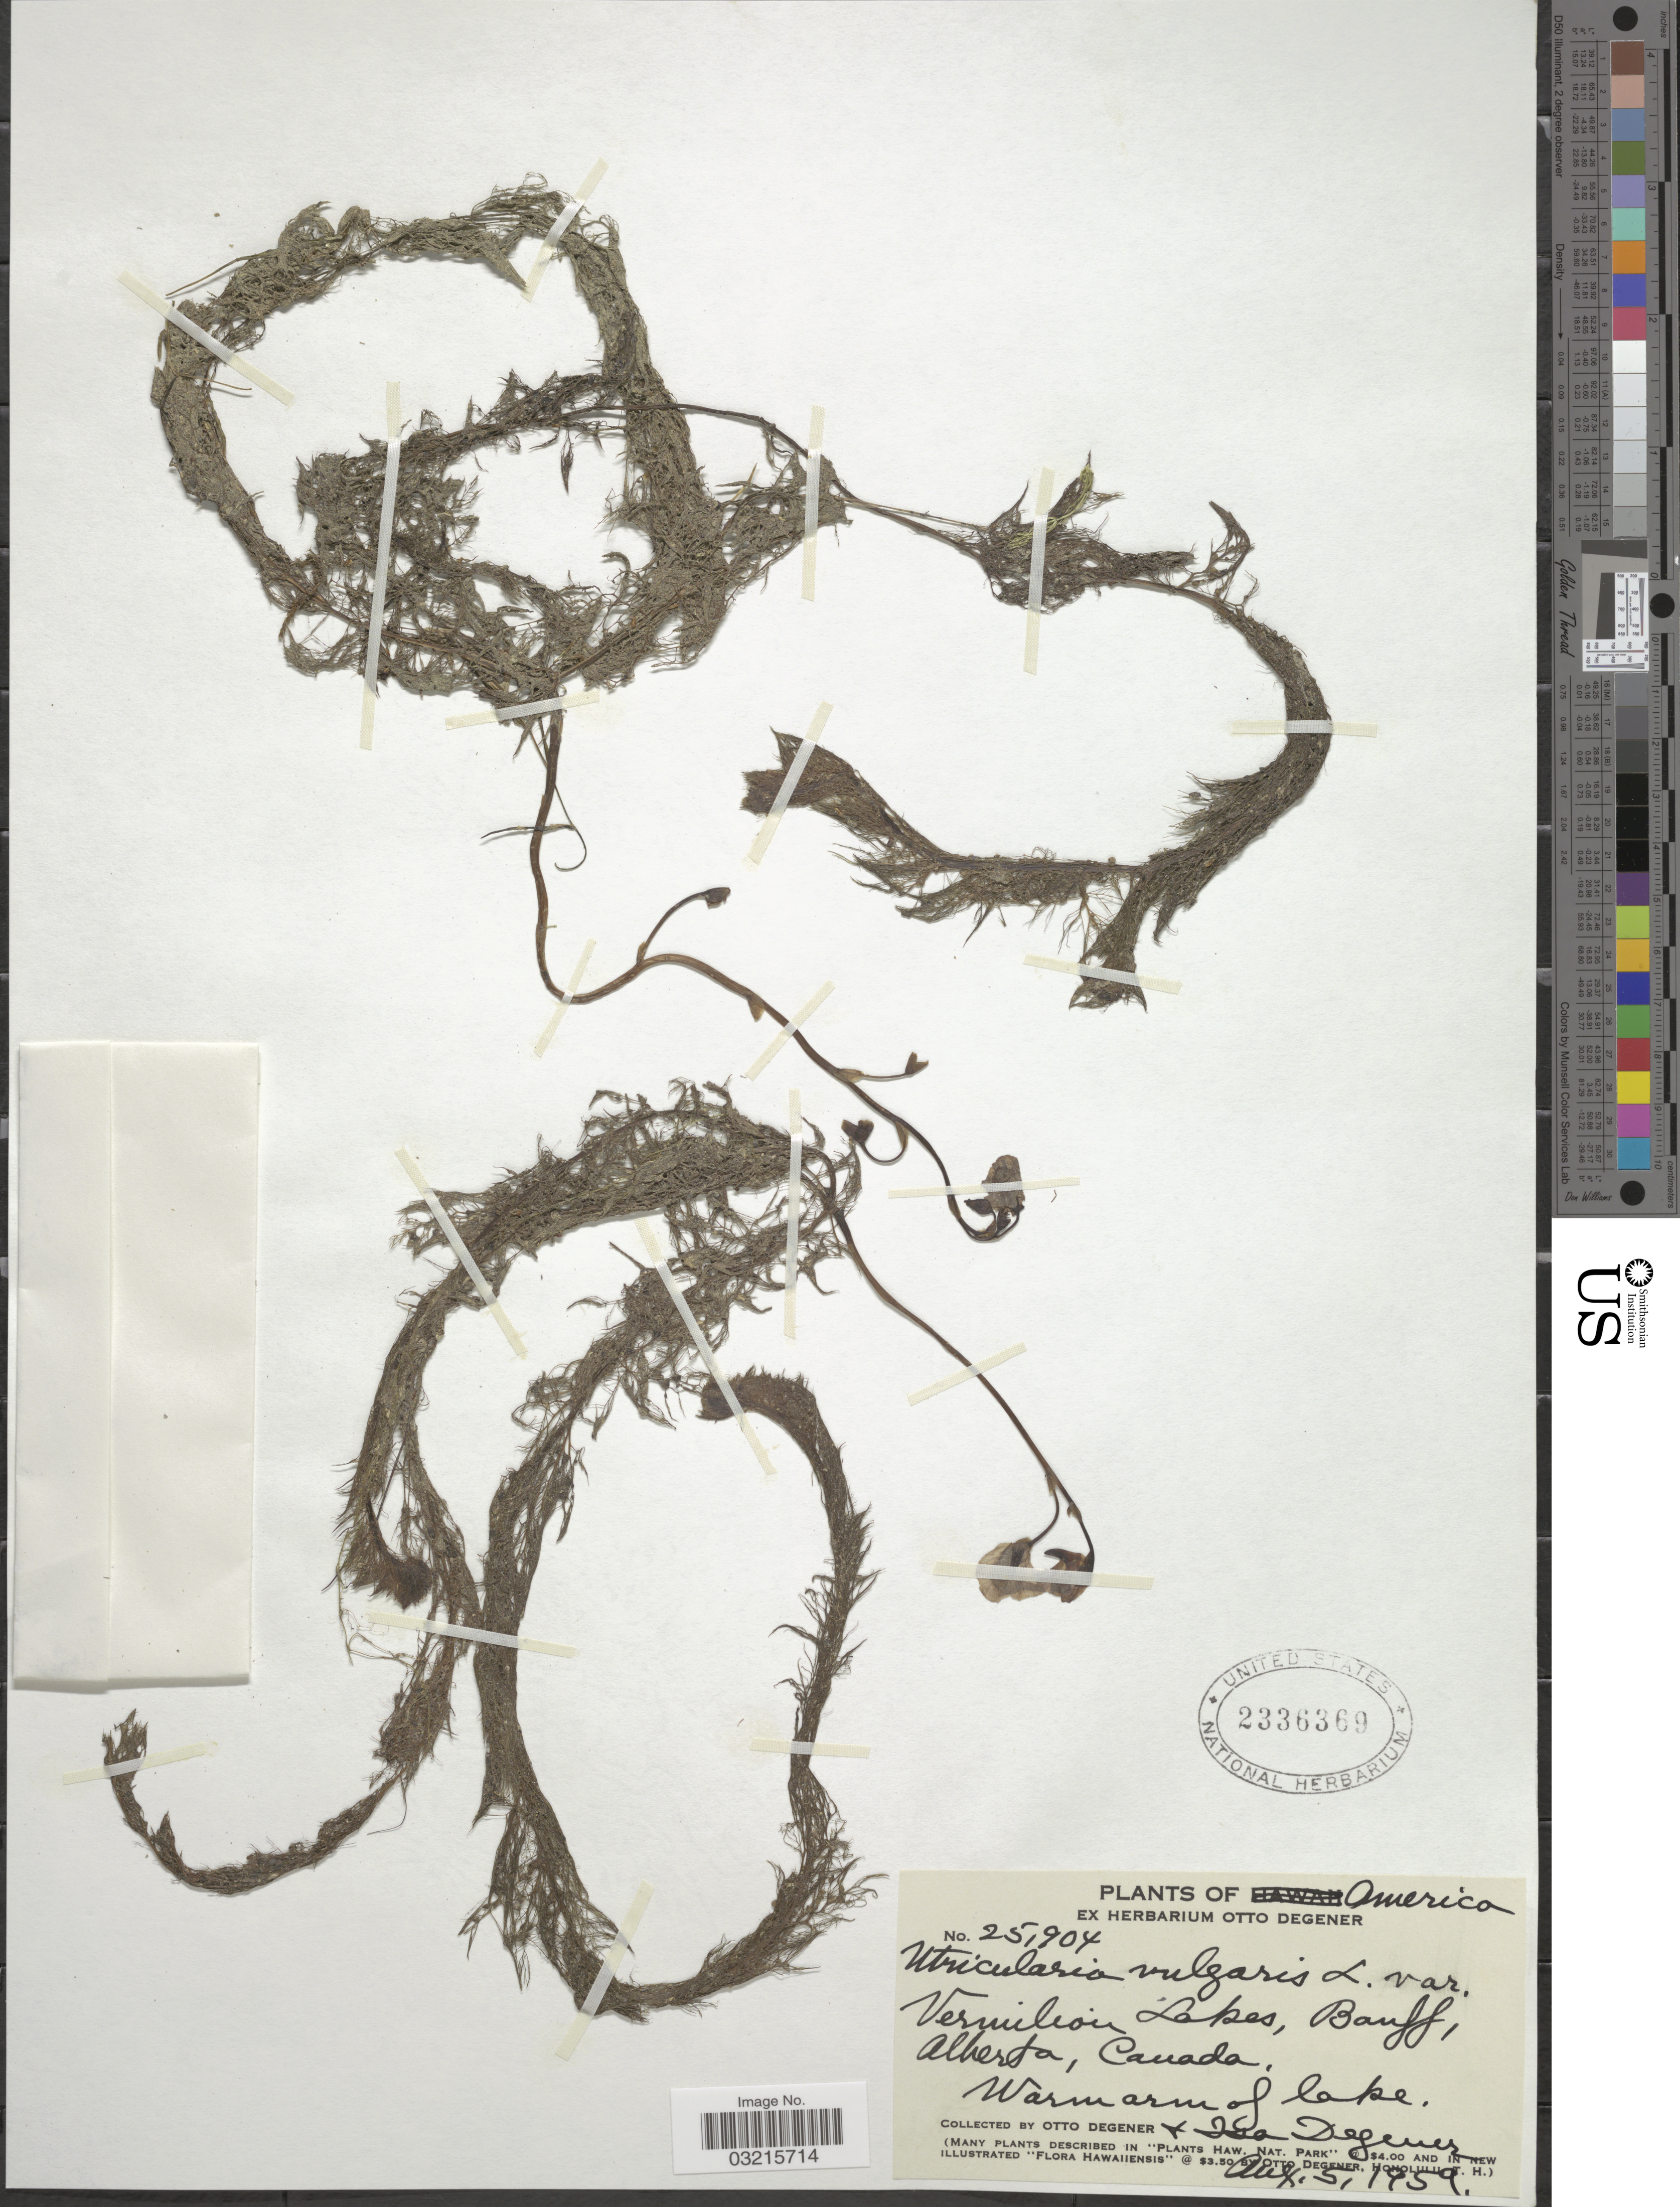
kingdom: Plantae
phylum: Tracheophyta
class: Magnoliopsida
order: Lamiales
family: Lentibulariaceae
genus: Utricularia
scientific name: Utricularia vulgaris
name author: L.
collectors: O. Degener & I. Degener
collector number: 25904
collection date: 1959-08-05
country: Canada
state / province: Alberta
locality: Vermilion Lakes, Banff, Warm arm of lake.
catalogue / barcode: US 2336369